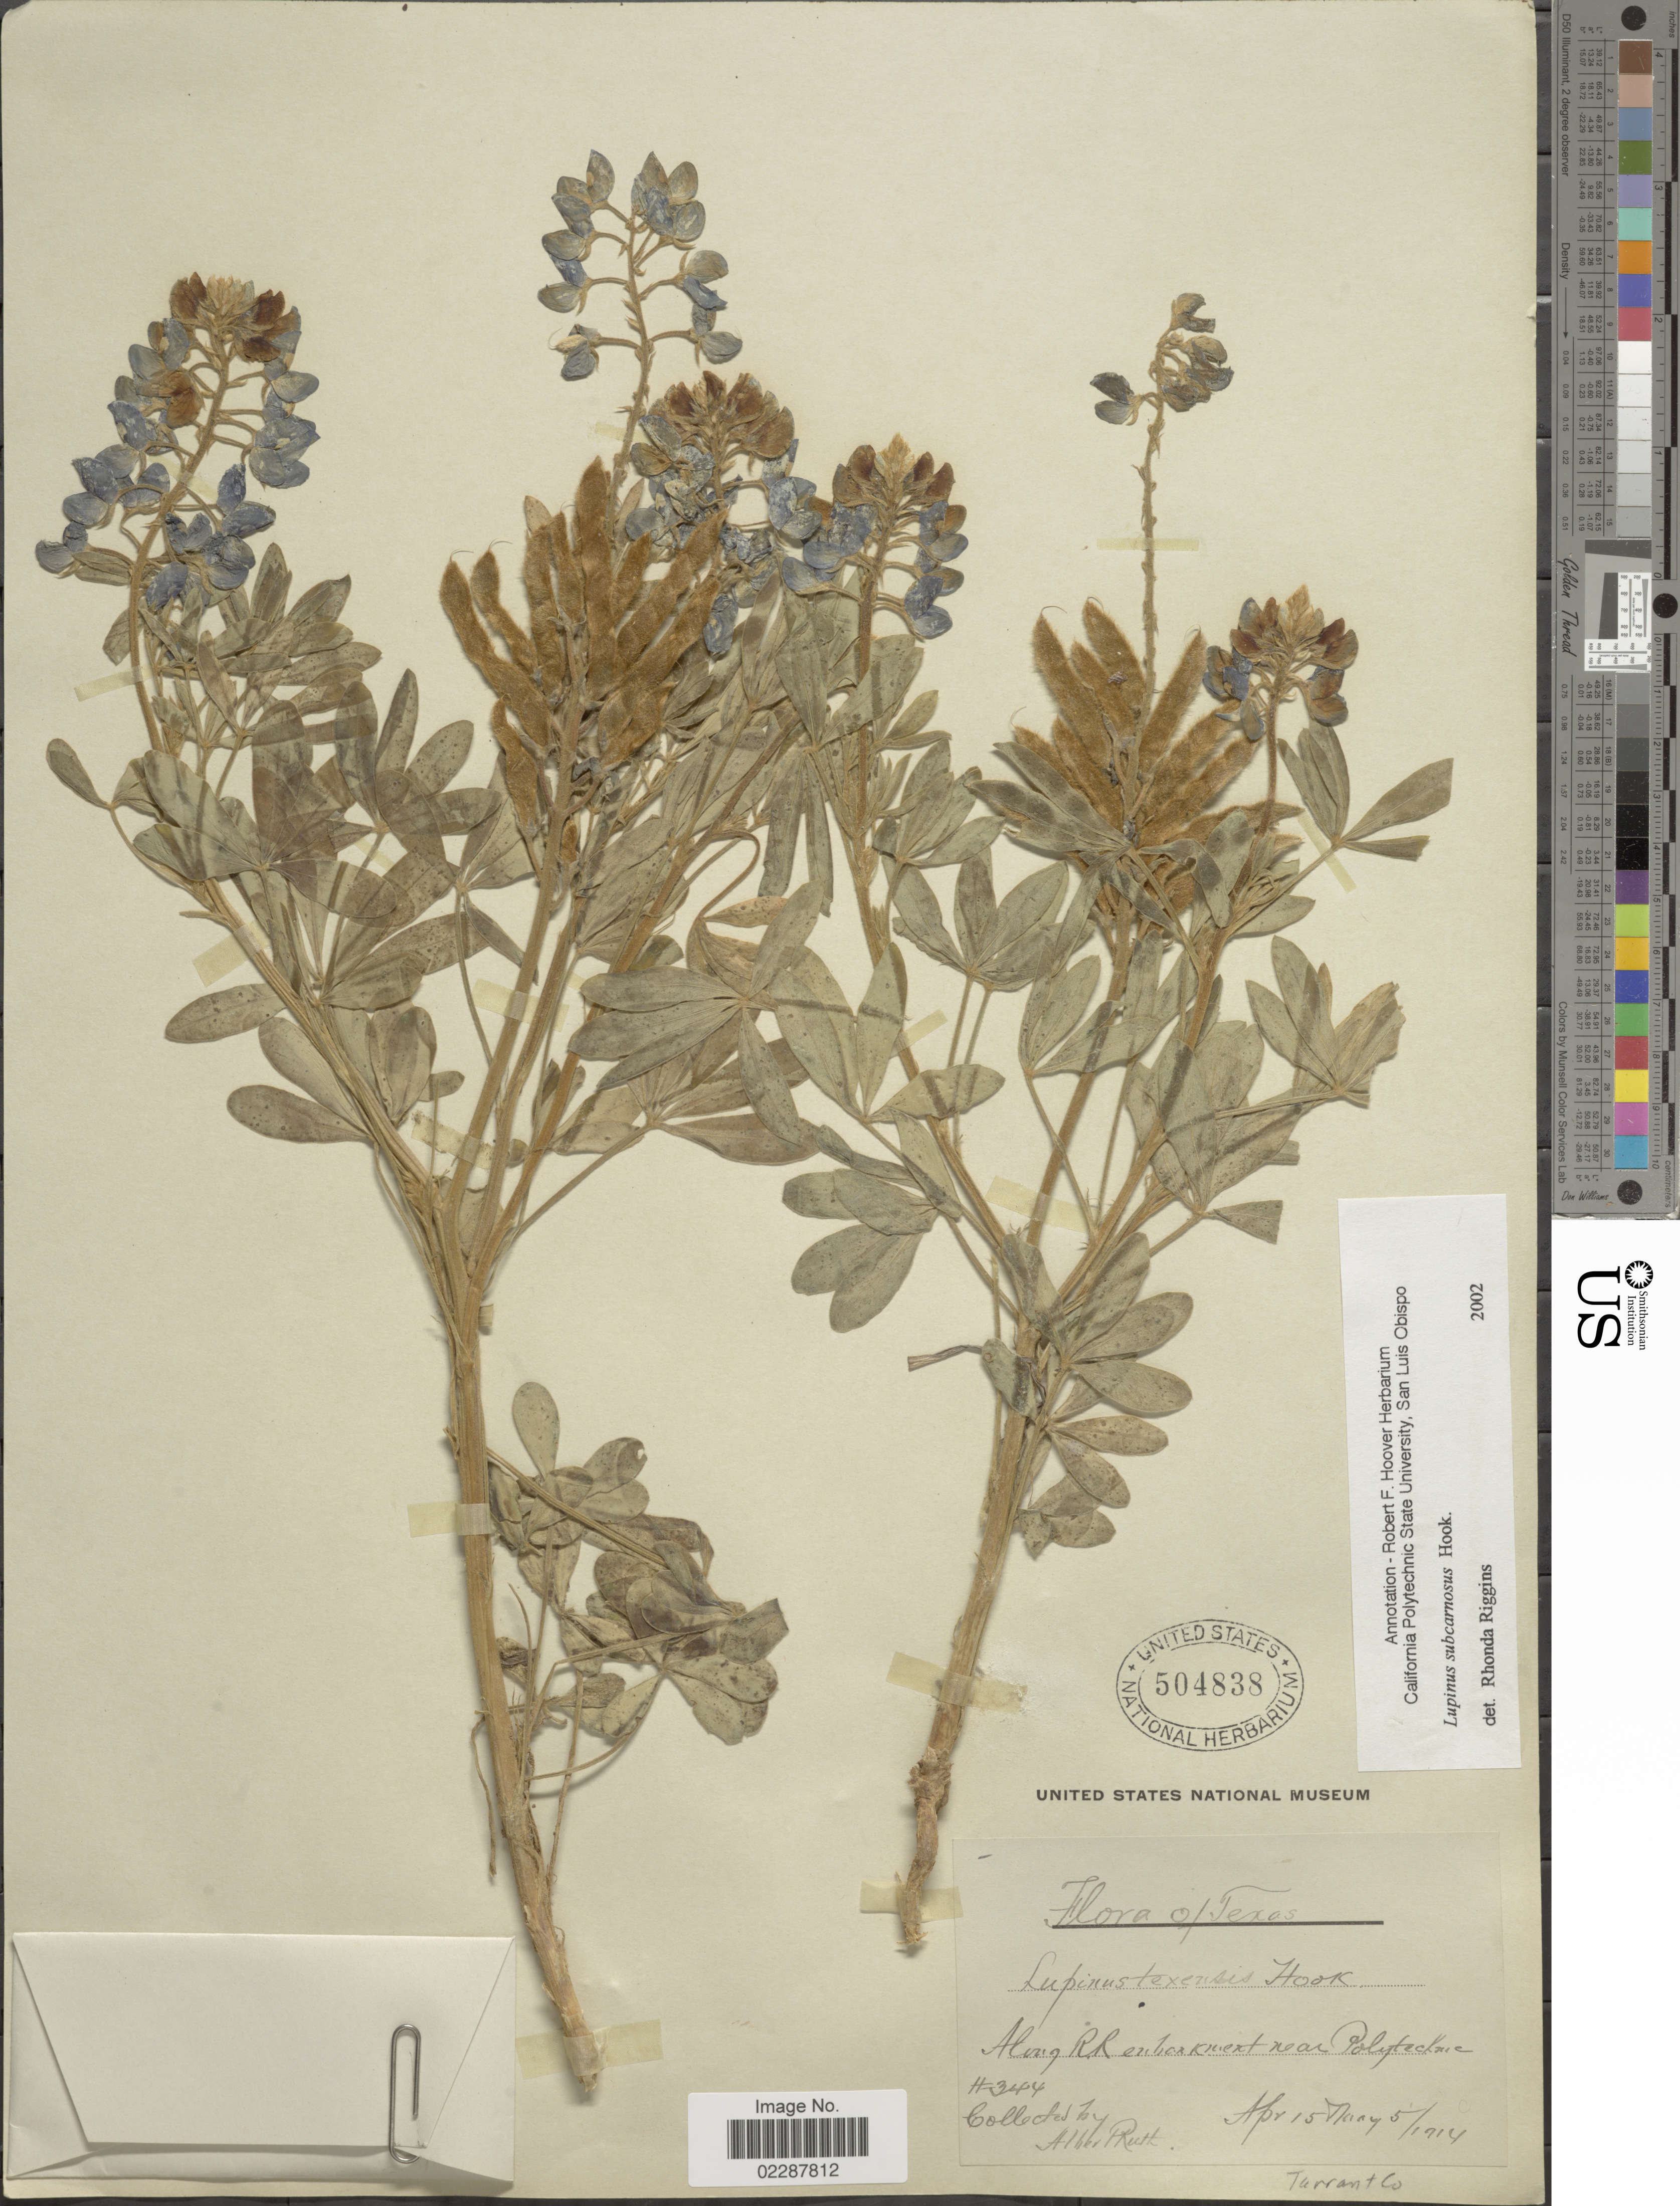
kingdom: Plantae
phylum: Tracheophyta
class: Magnoliopsida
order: Fabales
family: Fabaceae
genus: Lupinus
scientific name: Lupinus subcarnosus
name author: Hook.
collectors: A. Ruth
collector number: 344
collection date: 1914-04-15/1914-05-15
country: United States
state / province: Texas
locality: Along RR embankment near Polytechnic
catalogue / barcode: US 504838